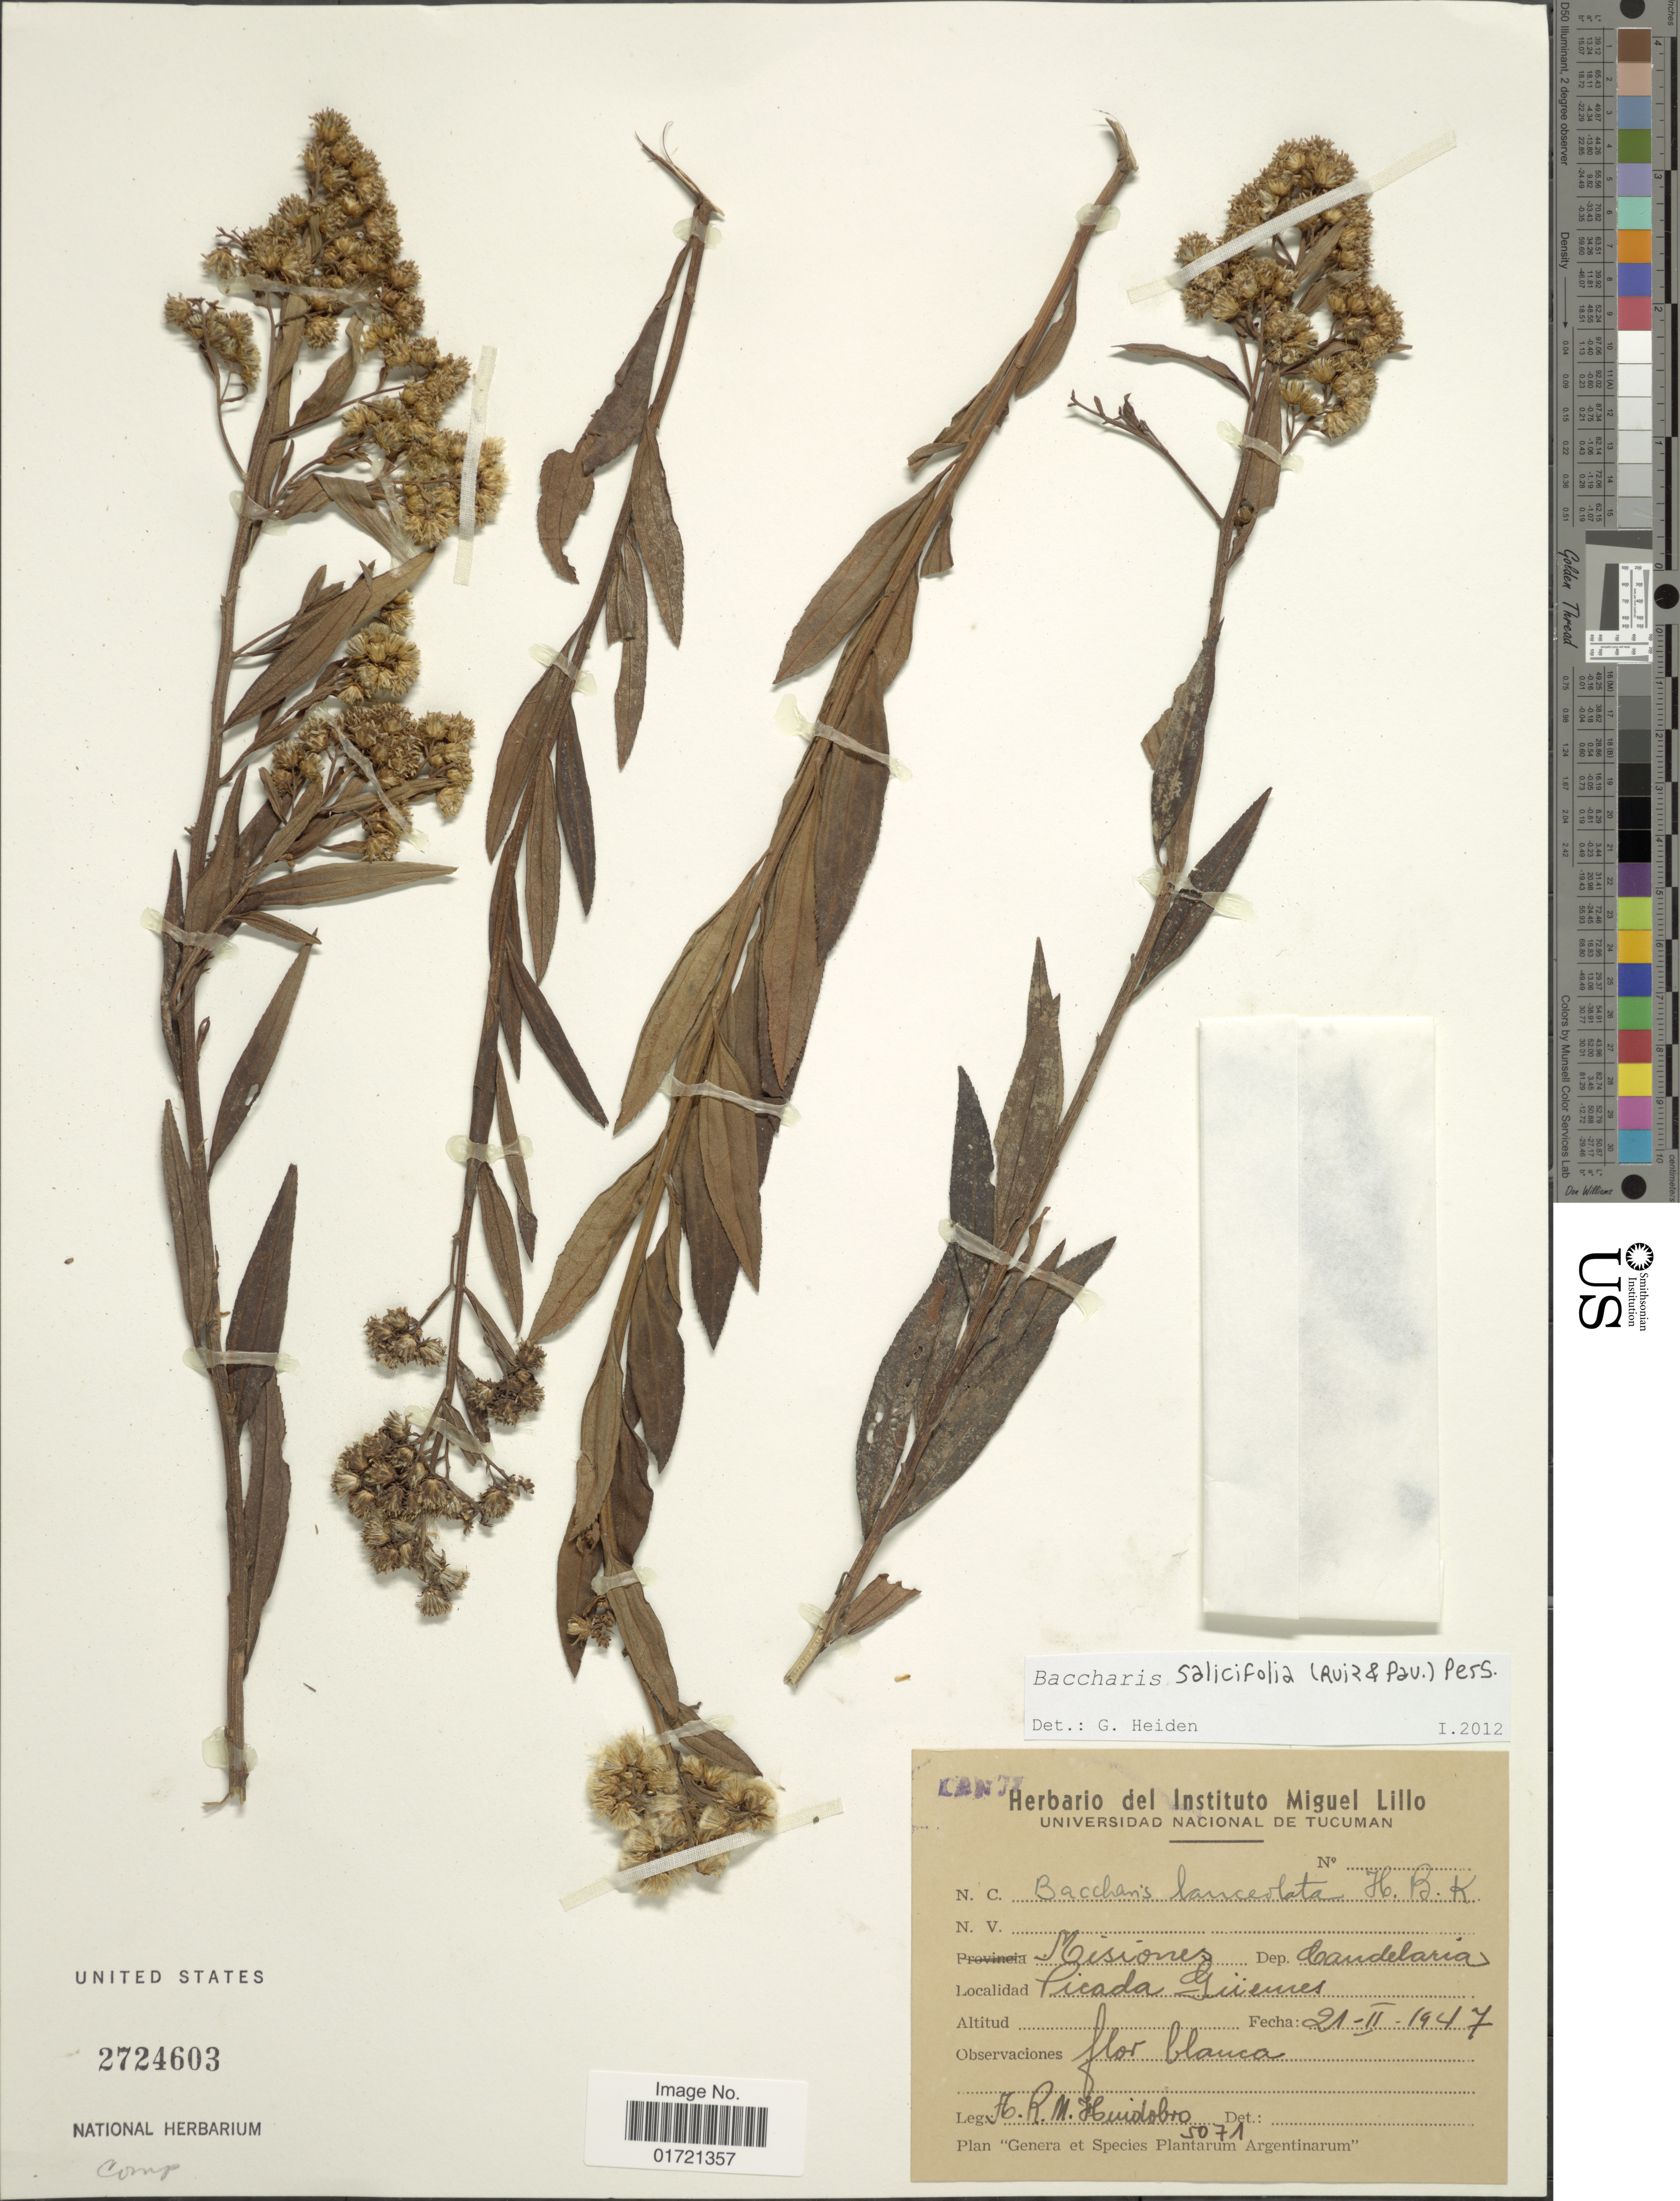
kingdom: Plantae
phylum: Tracheophyta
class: Magnoliopsida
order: Asterales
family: Asteraceae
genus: Baccharis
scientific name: Baccharis salicifolia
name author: (Ruiz & Pav.) Pers.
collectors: M. Ruiz Huidobro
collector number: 5071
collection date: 1947-03-21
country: Argentina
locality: Misiones. Dep. Candelaria. Picada Guiemes.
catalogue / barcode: US 2724603